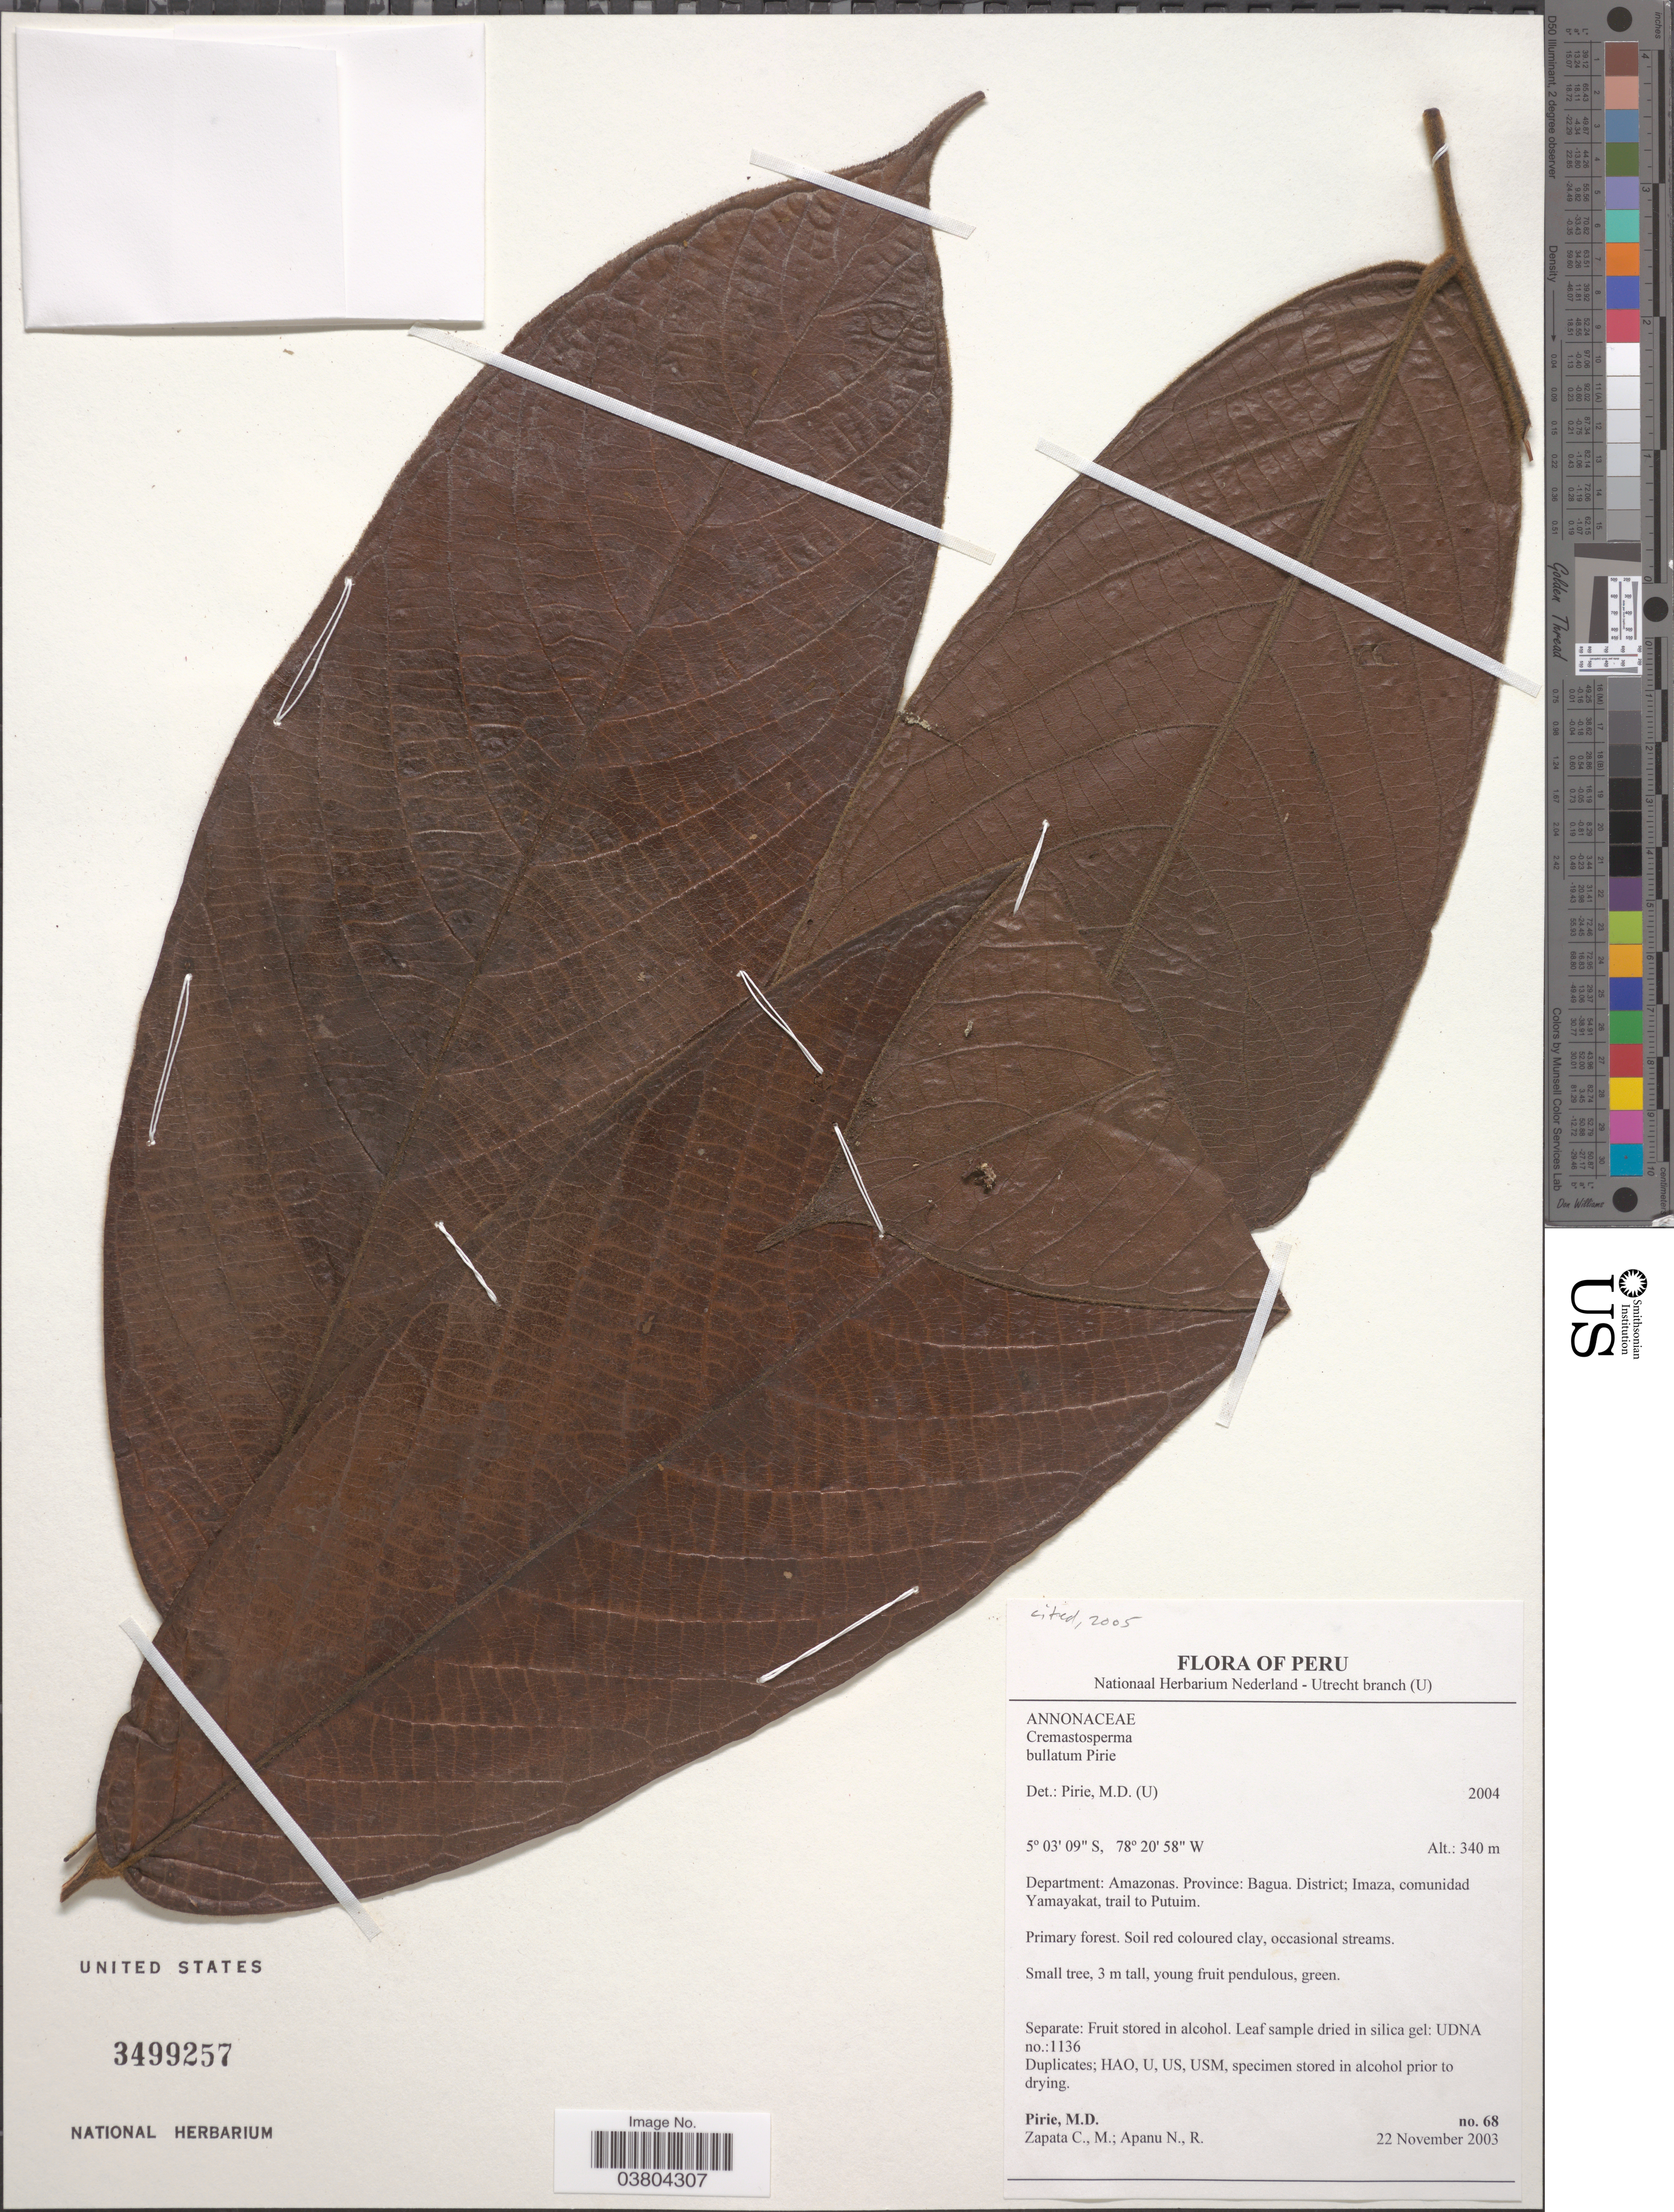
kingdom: Plantae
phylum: Tracheophyta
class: Magnoliopsida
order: Magnoliales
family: Annonaceae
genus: Cremastosperma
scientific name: Cremastosperma bullatum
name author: Pirie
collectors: M. Pirie, M. Zapata Cruz & R. Apanu N.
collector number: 68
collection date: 2003-11-22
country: Peru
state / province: Amazonas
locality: Department: Amazonas. Province: Bagua. District; Imaza, comunidad Yamayakat, trail to Putuim.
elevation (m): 340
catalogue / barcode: US 3499257